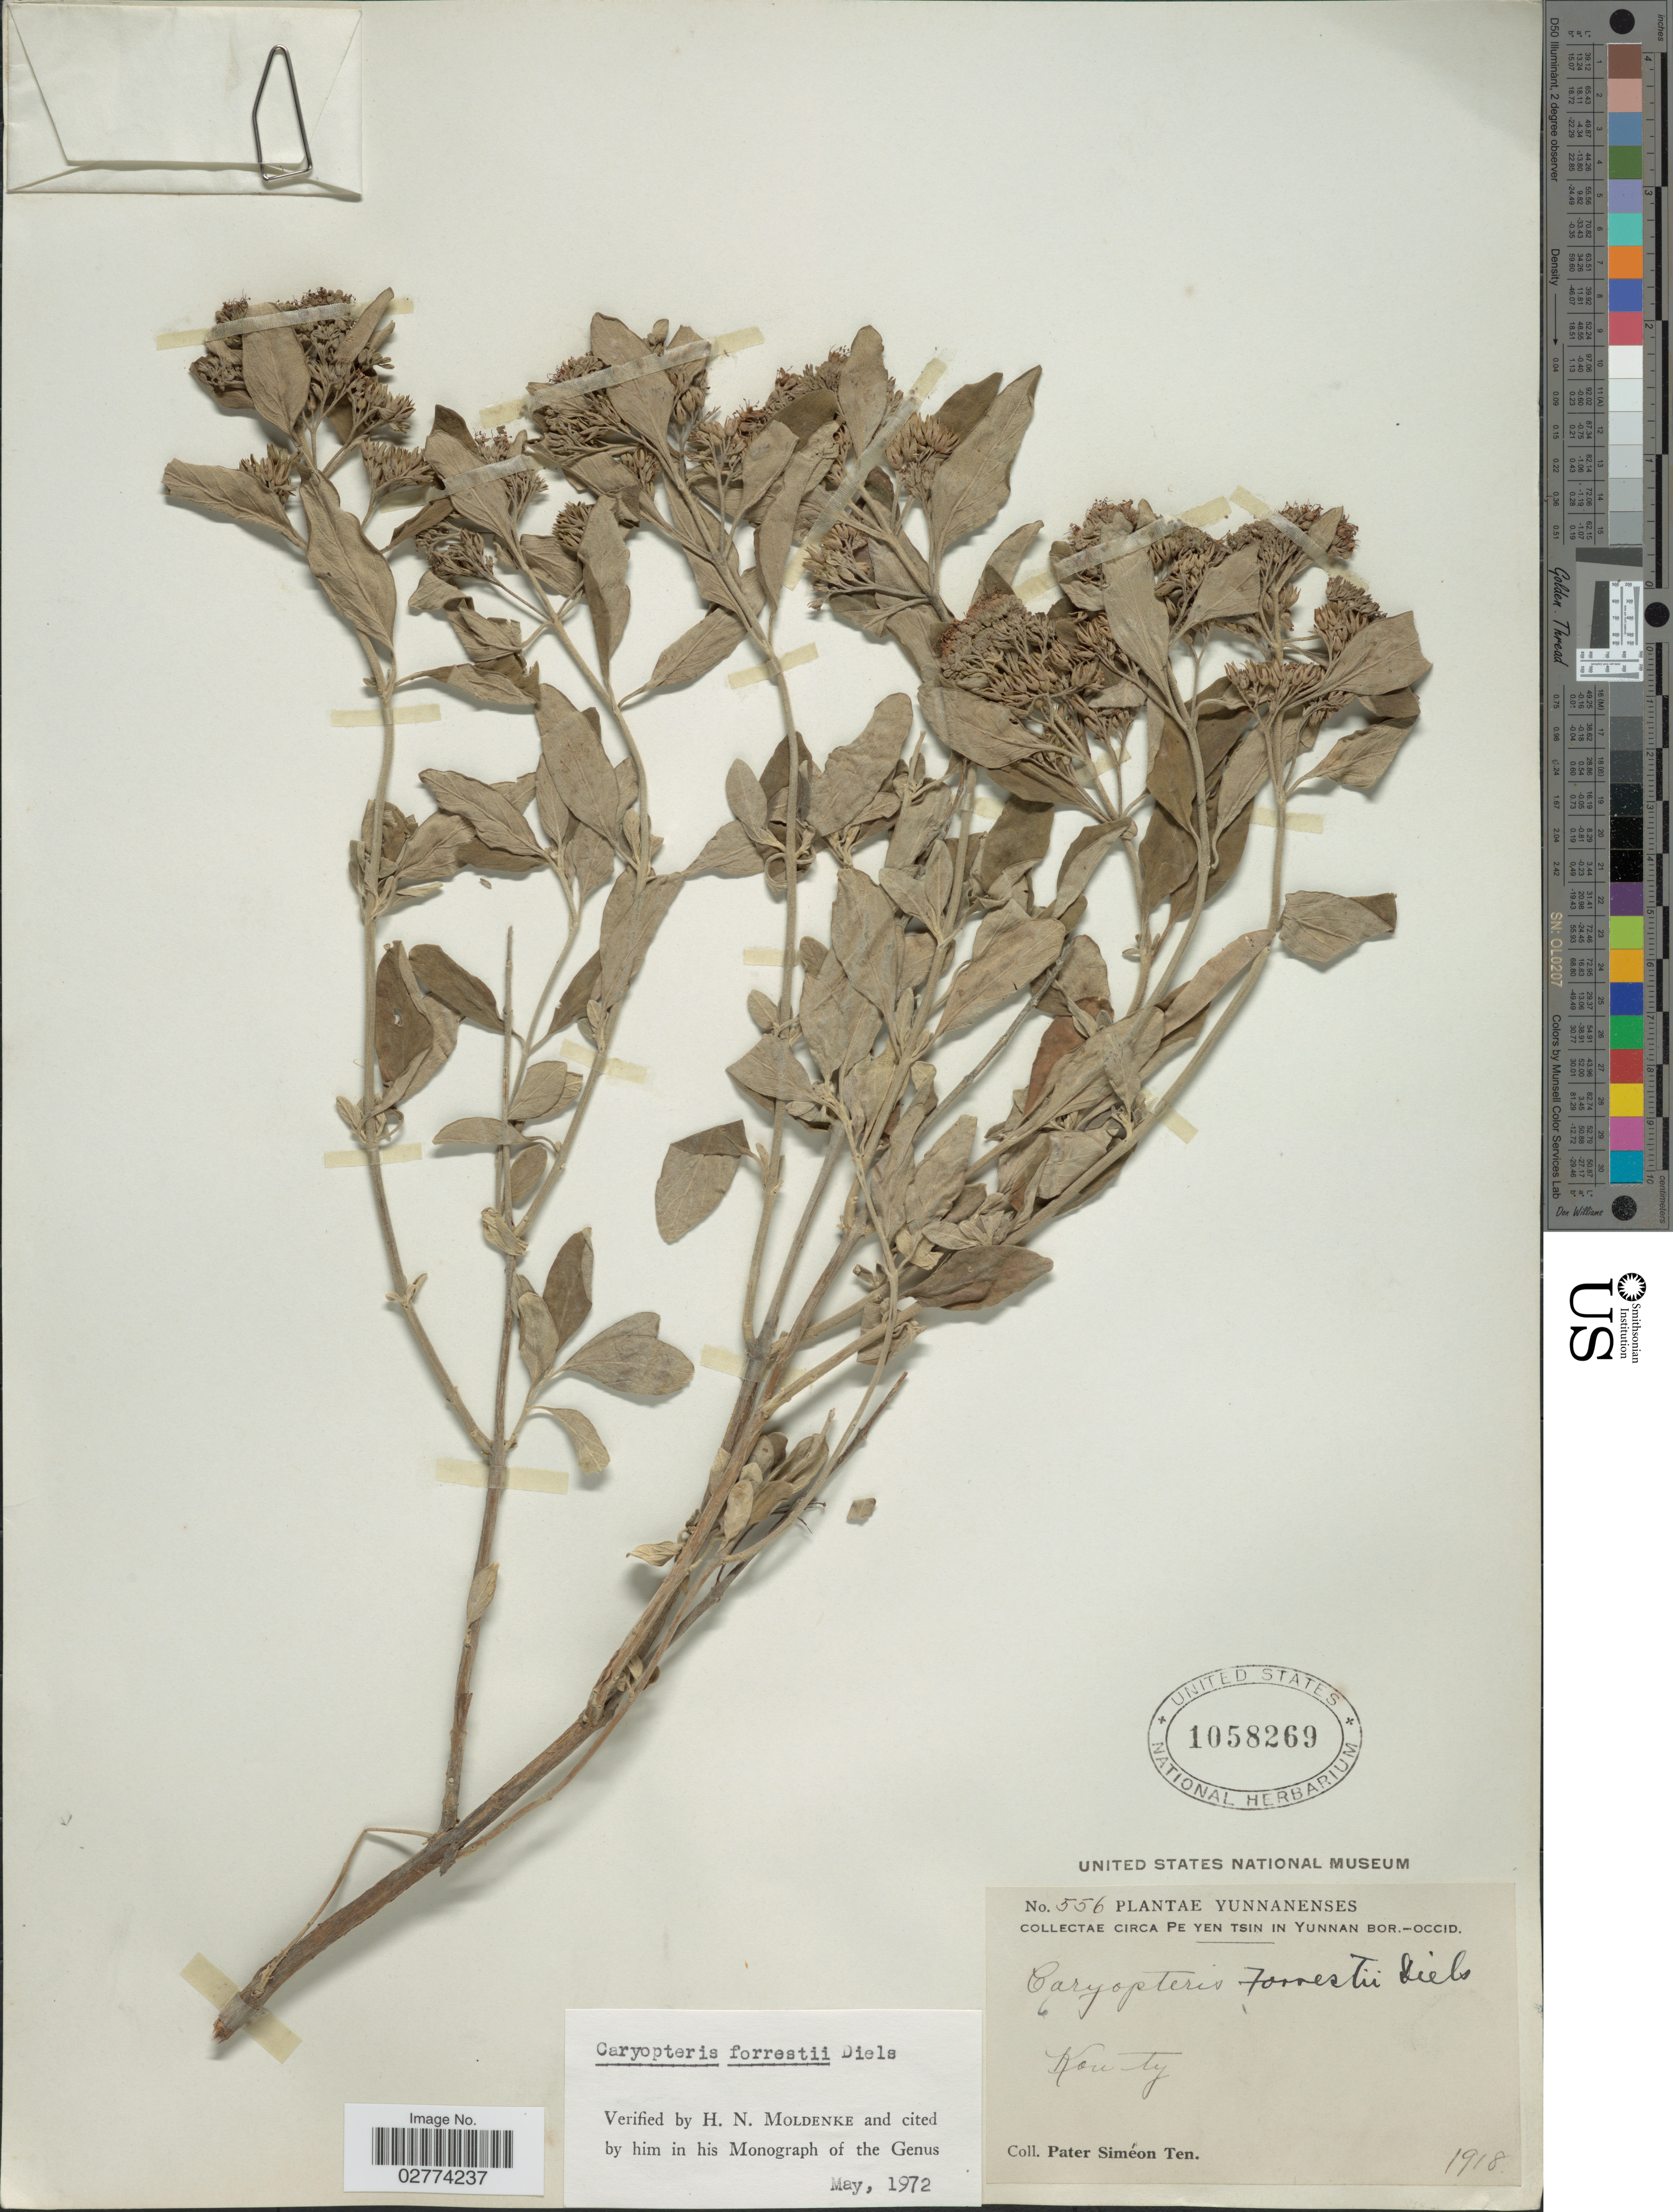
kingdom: Plantae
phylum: Tracheophyta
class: Magnoliopsida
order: Lamiales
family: Lamiaceae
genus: Caryopteris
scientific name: Caryopteris forrestii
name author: Diels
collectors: P. S. Ten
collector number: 556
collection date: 1918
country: China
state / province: Yunnan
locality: Circa Pe Yen Tsin in Yunnan Bor.-occid. Kouty [unsure placement]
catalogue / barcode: US 1058269